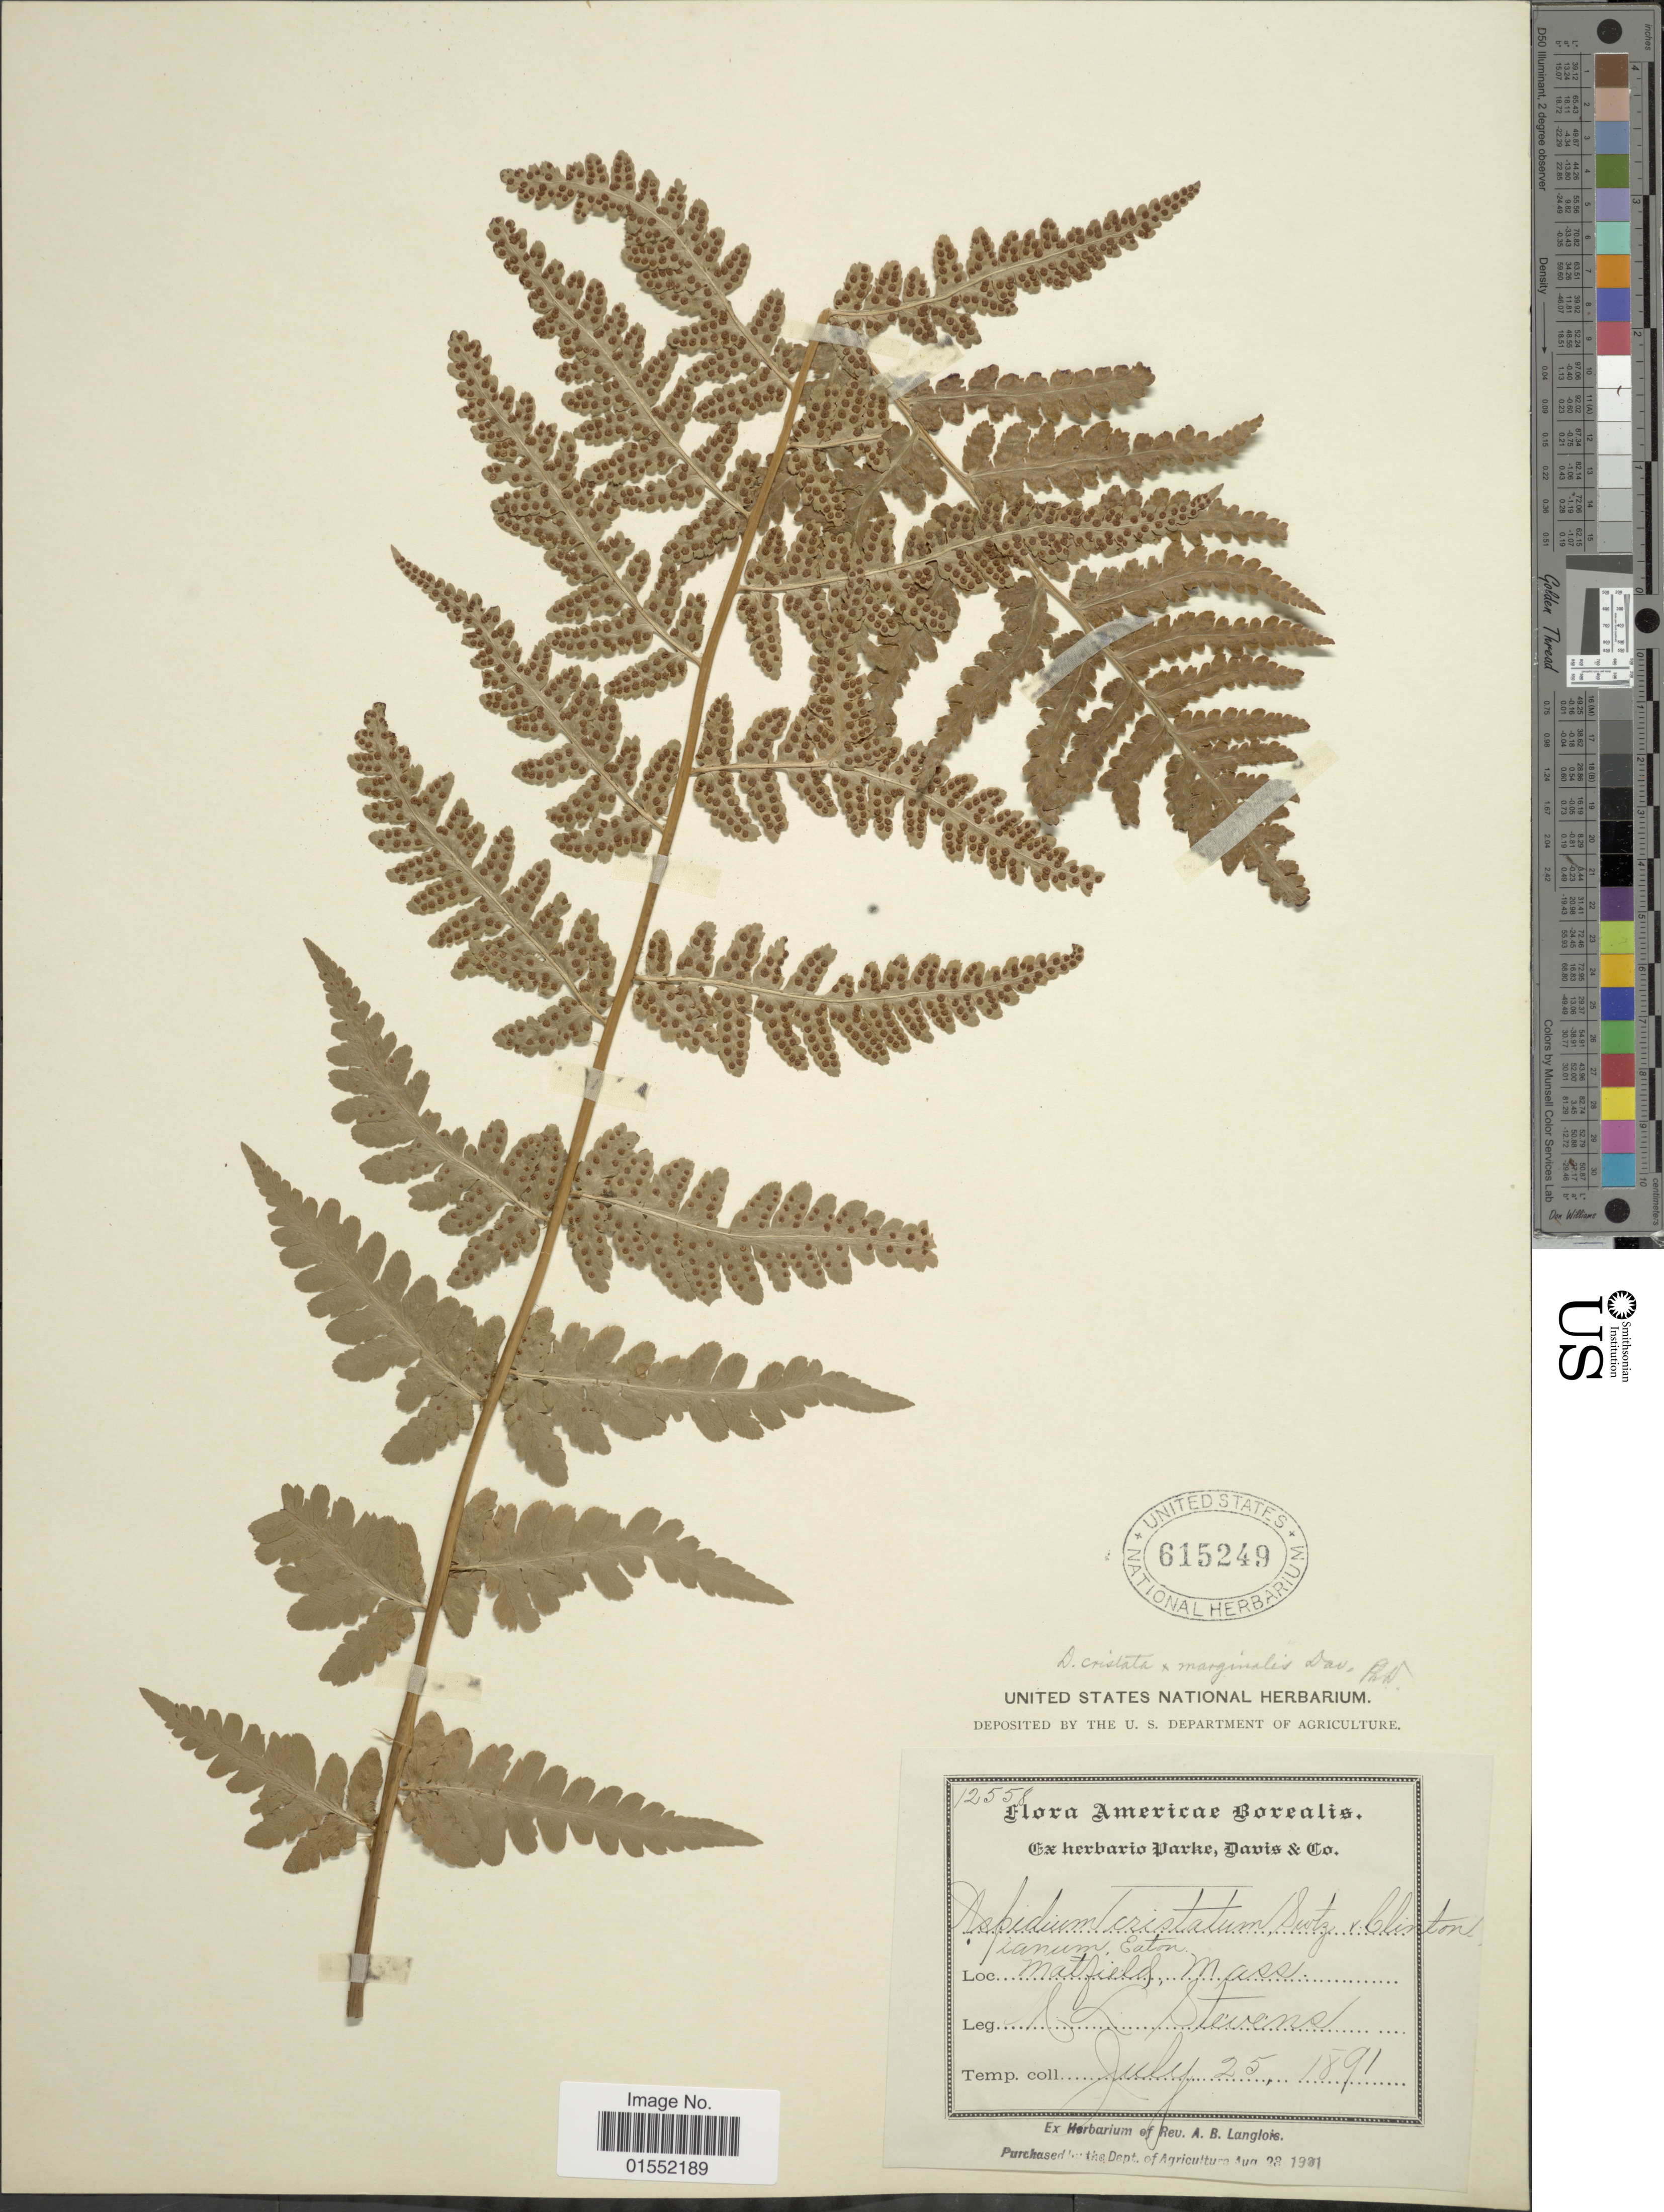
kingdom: Plantae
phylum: Tracheophyta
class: Polypodiopsida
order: Polypodiales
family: Dryopteridaceae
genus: Dryopteris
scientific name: Dryopteris x slossoniae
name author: Wherry ex Lellinger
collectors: N. Stevens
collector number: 12258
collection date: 1891-07-25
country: United States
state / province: Massachusetts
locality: Matfield, Americae Borealis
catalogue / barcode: US 615249